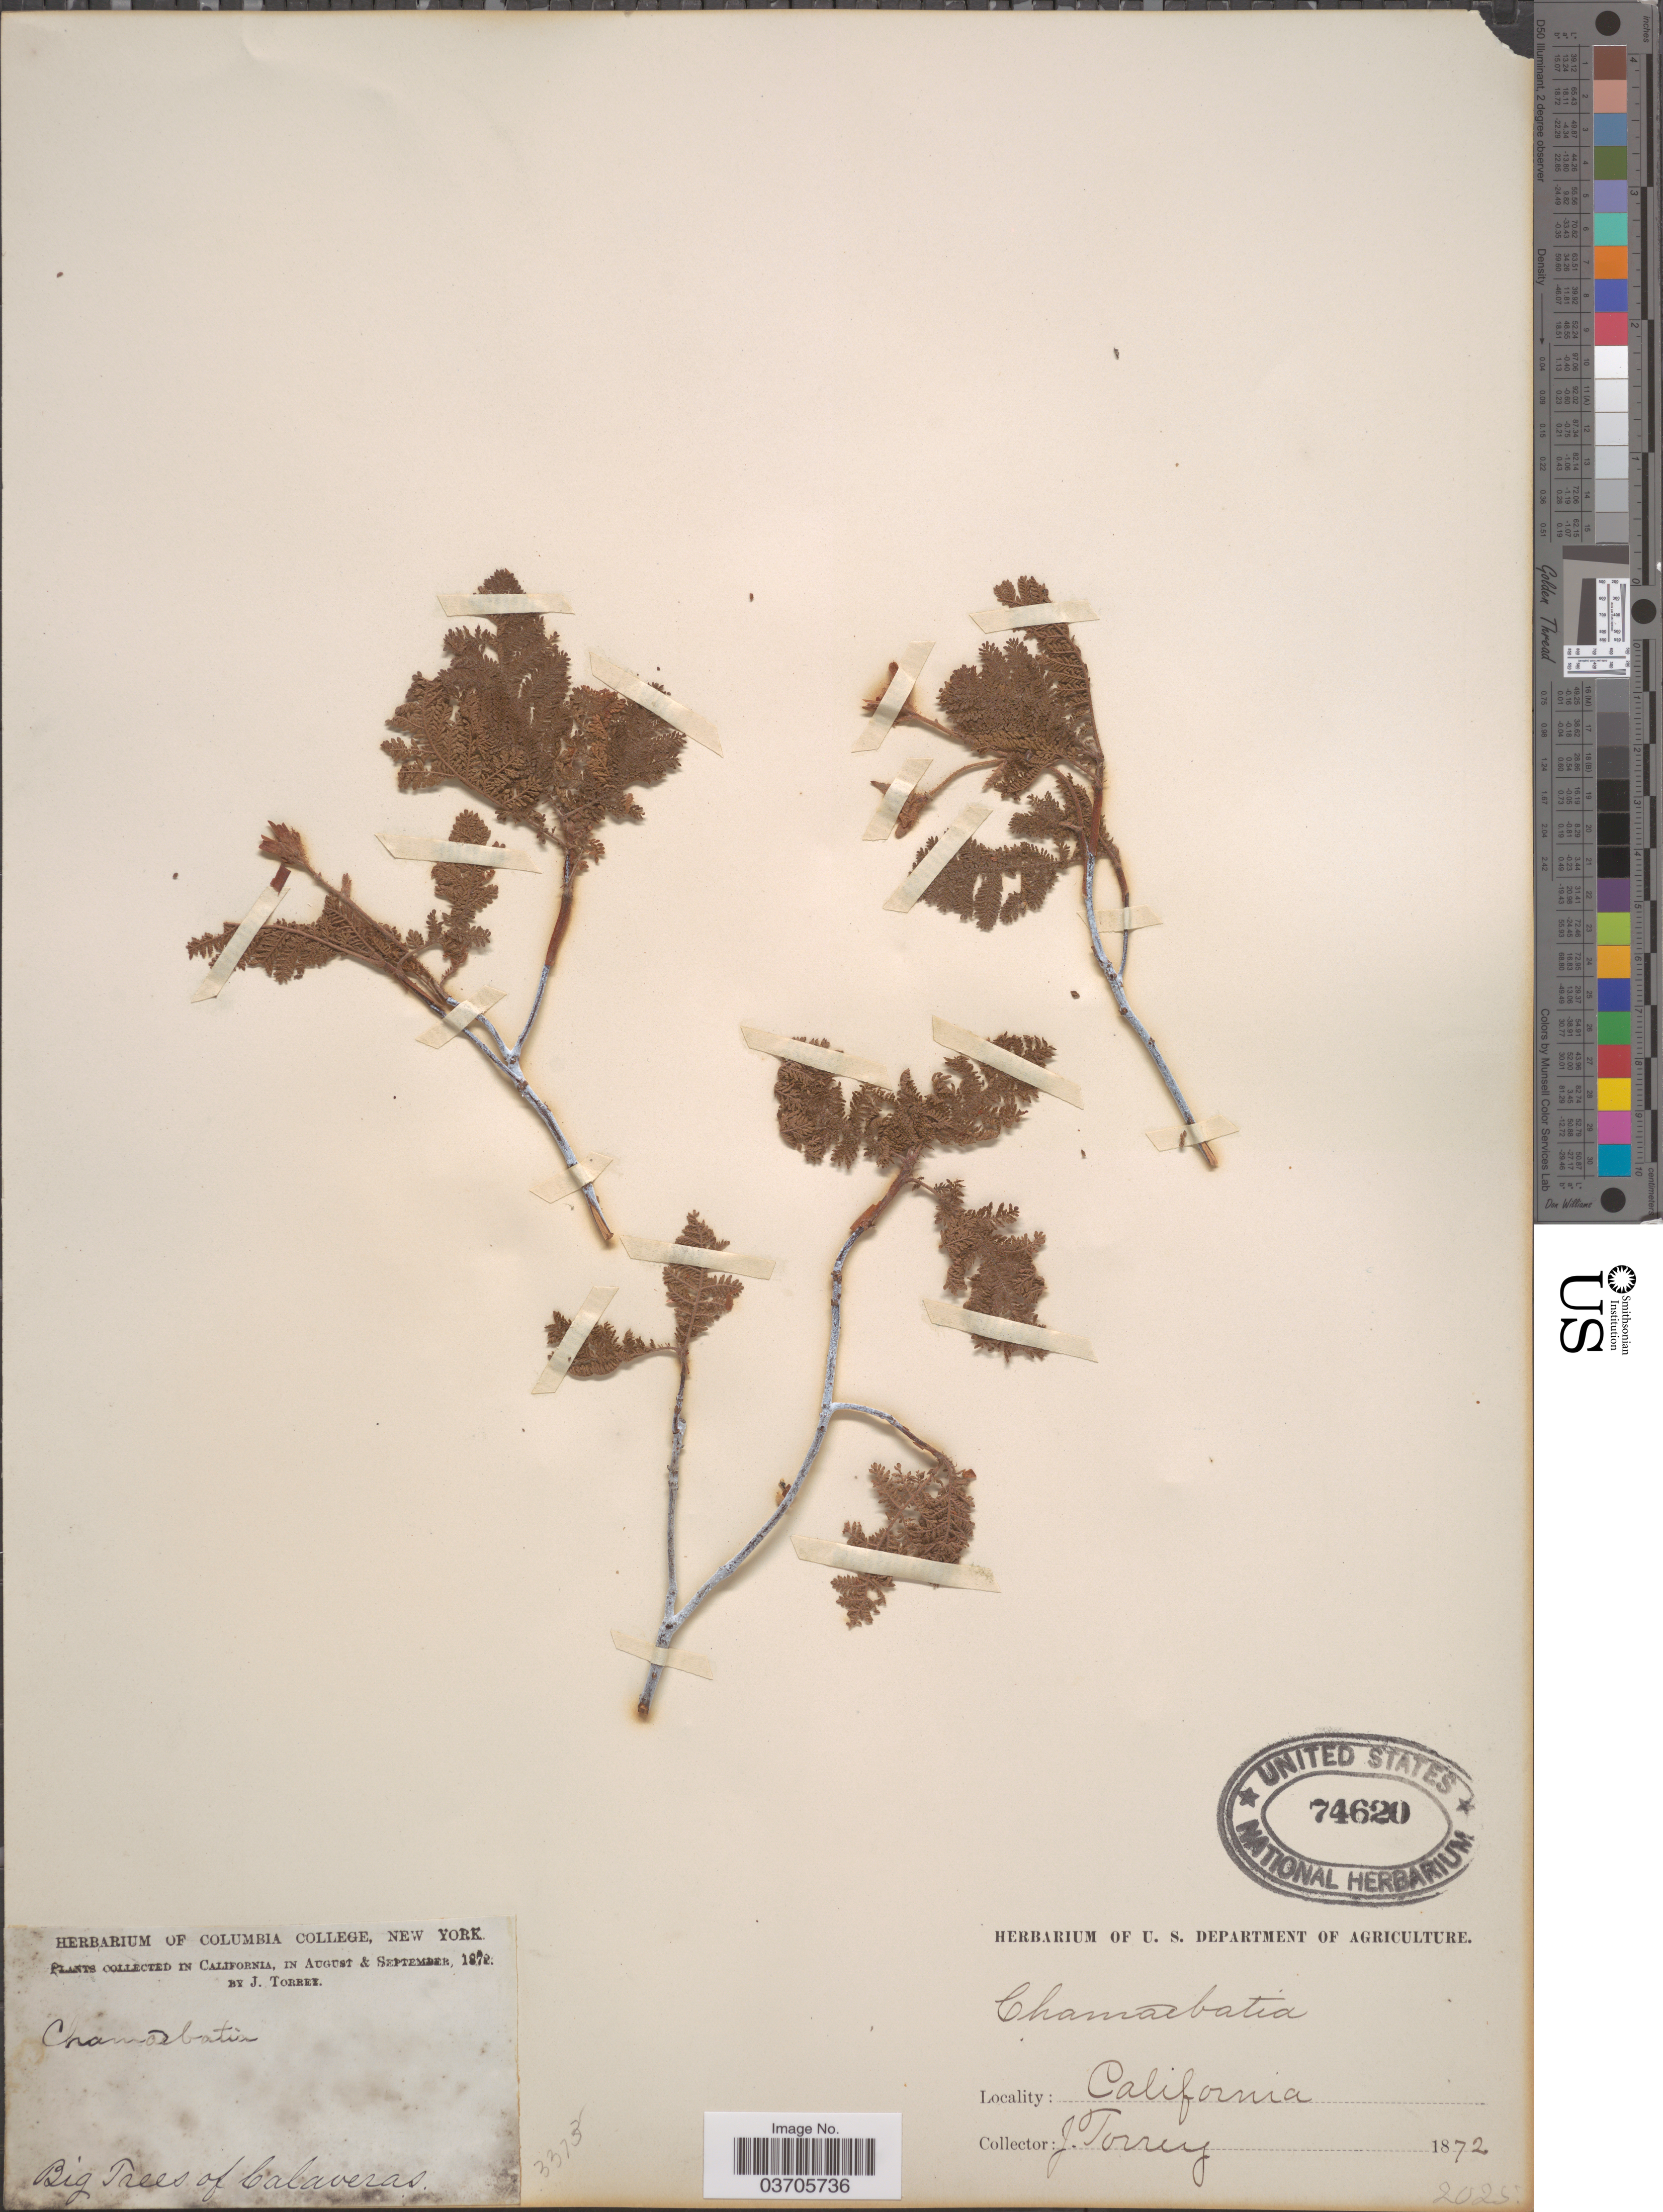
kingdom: Plantae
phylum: Tracheophyta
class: Magnoliopsida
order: Rosales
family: Rosaceae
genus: Chamaebatia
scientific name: Chamaebatia foliolosa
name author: Benth.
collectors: J. Torrey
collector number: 2025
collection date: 1872-08/1872-09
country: United States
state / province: California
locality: Calaveras.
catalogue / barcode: US 74620